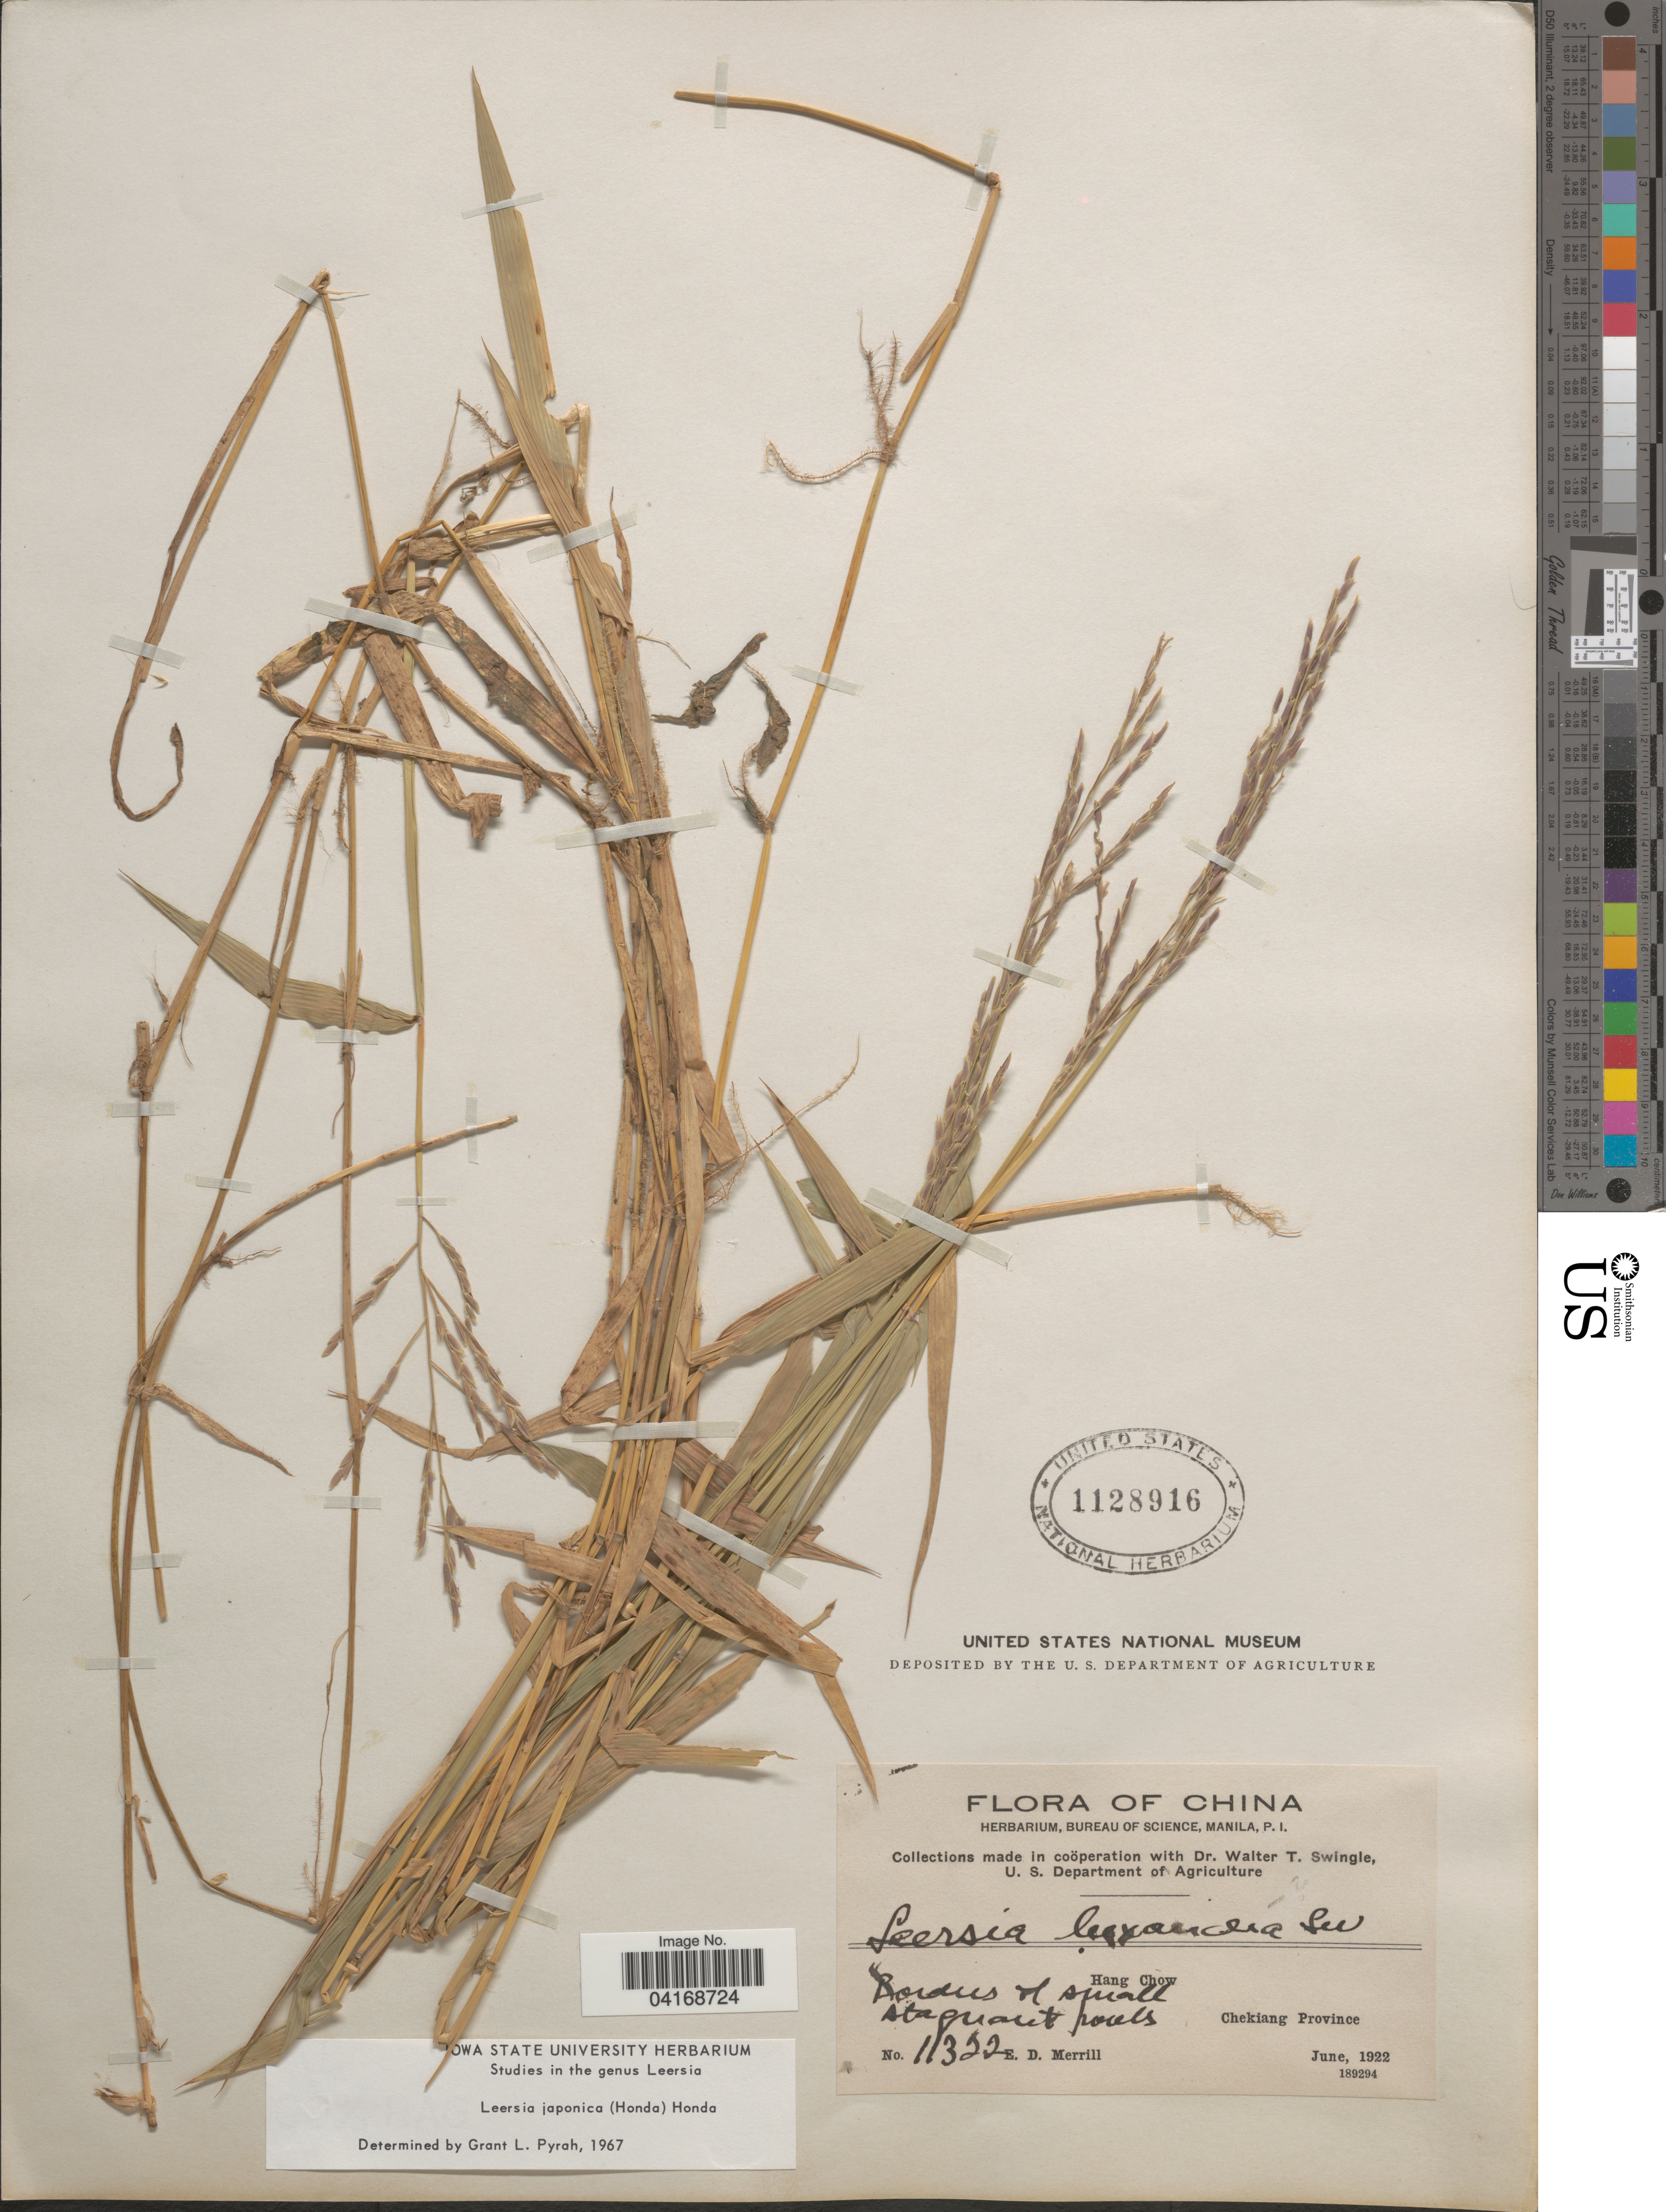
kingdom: Plantae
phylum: Tracheophyta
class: Liliopsida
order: Poales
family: Poaceae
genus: Leersia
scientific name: Leersia japonica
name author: (Makino ex Honda) Honda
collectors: E. D. Merrill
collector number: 11322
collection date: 1922-06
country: China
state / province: Zhejiang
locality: Hang Chow. Chekiang Province.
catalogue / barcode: US 1128916